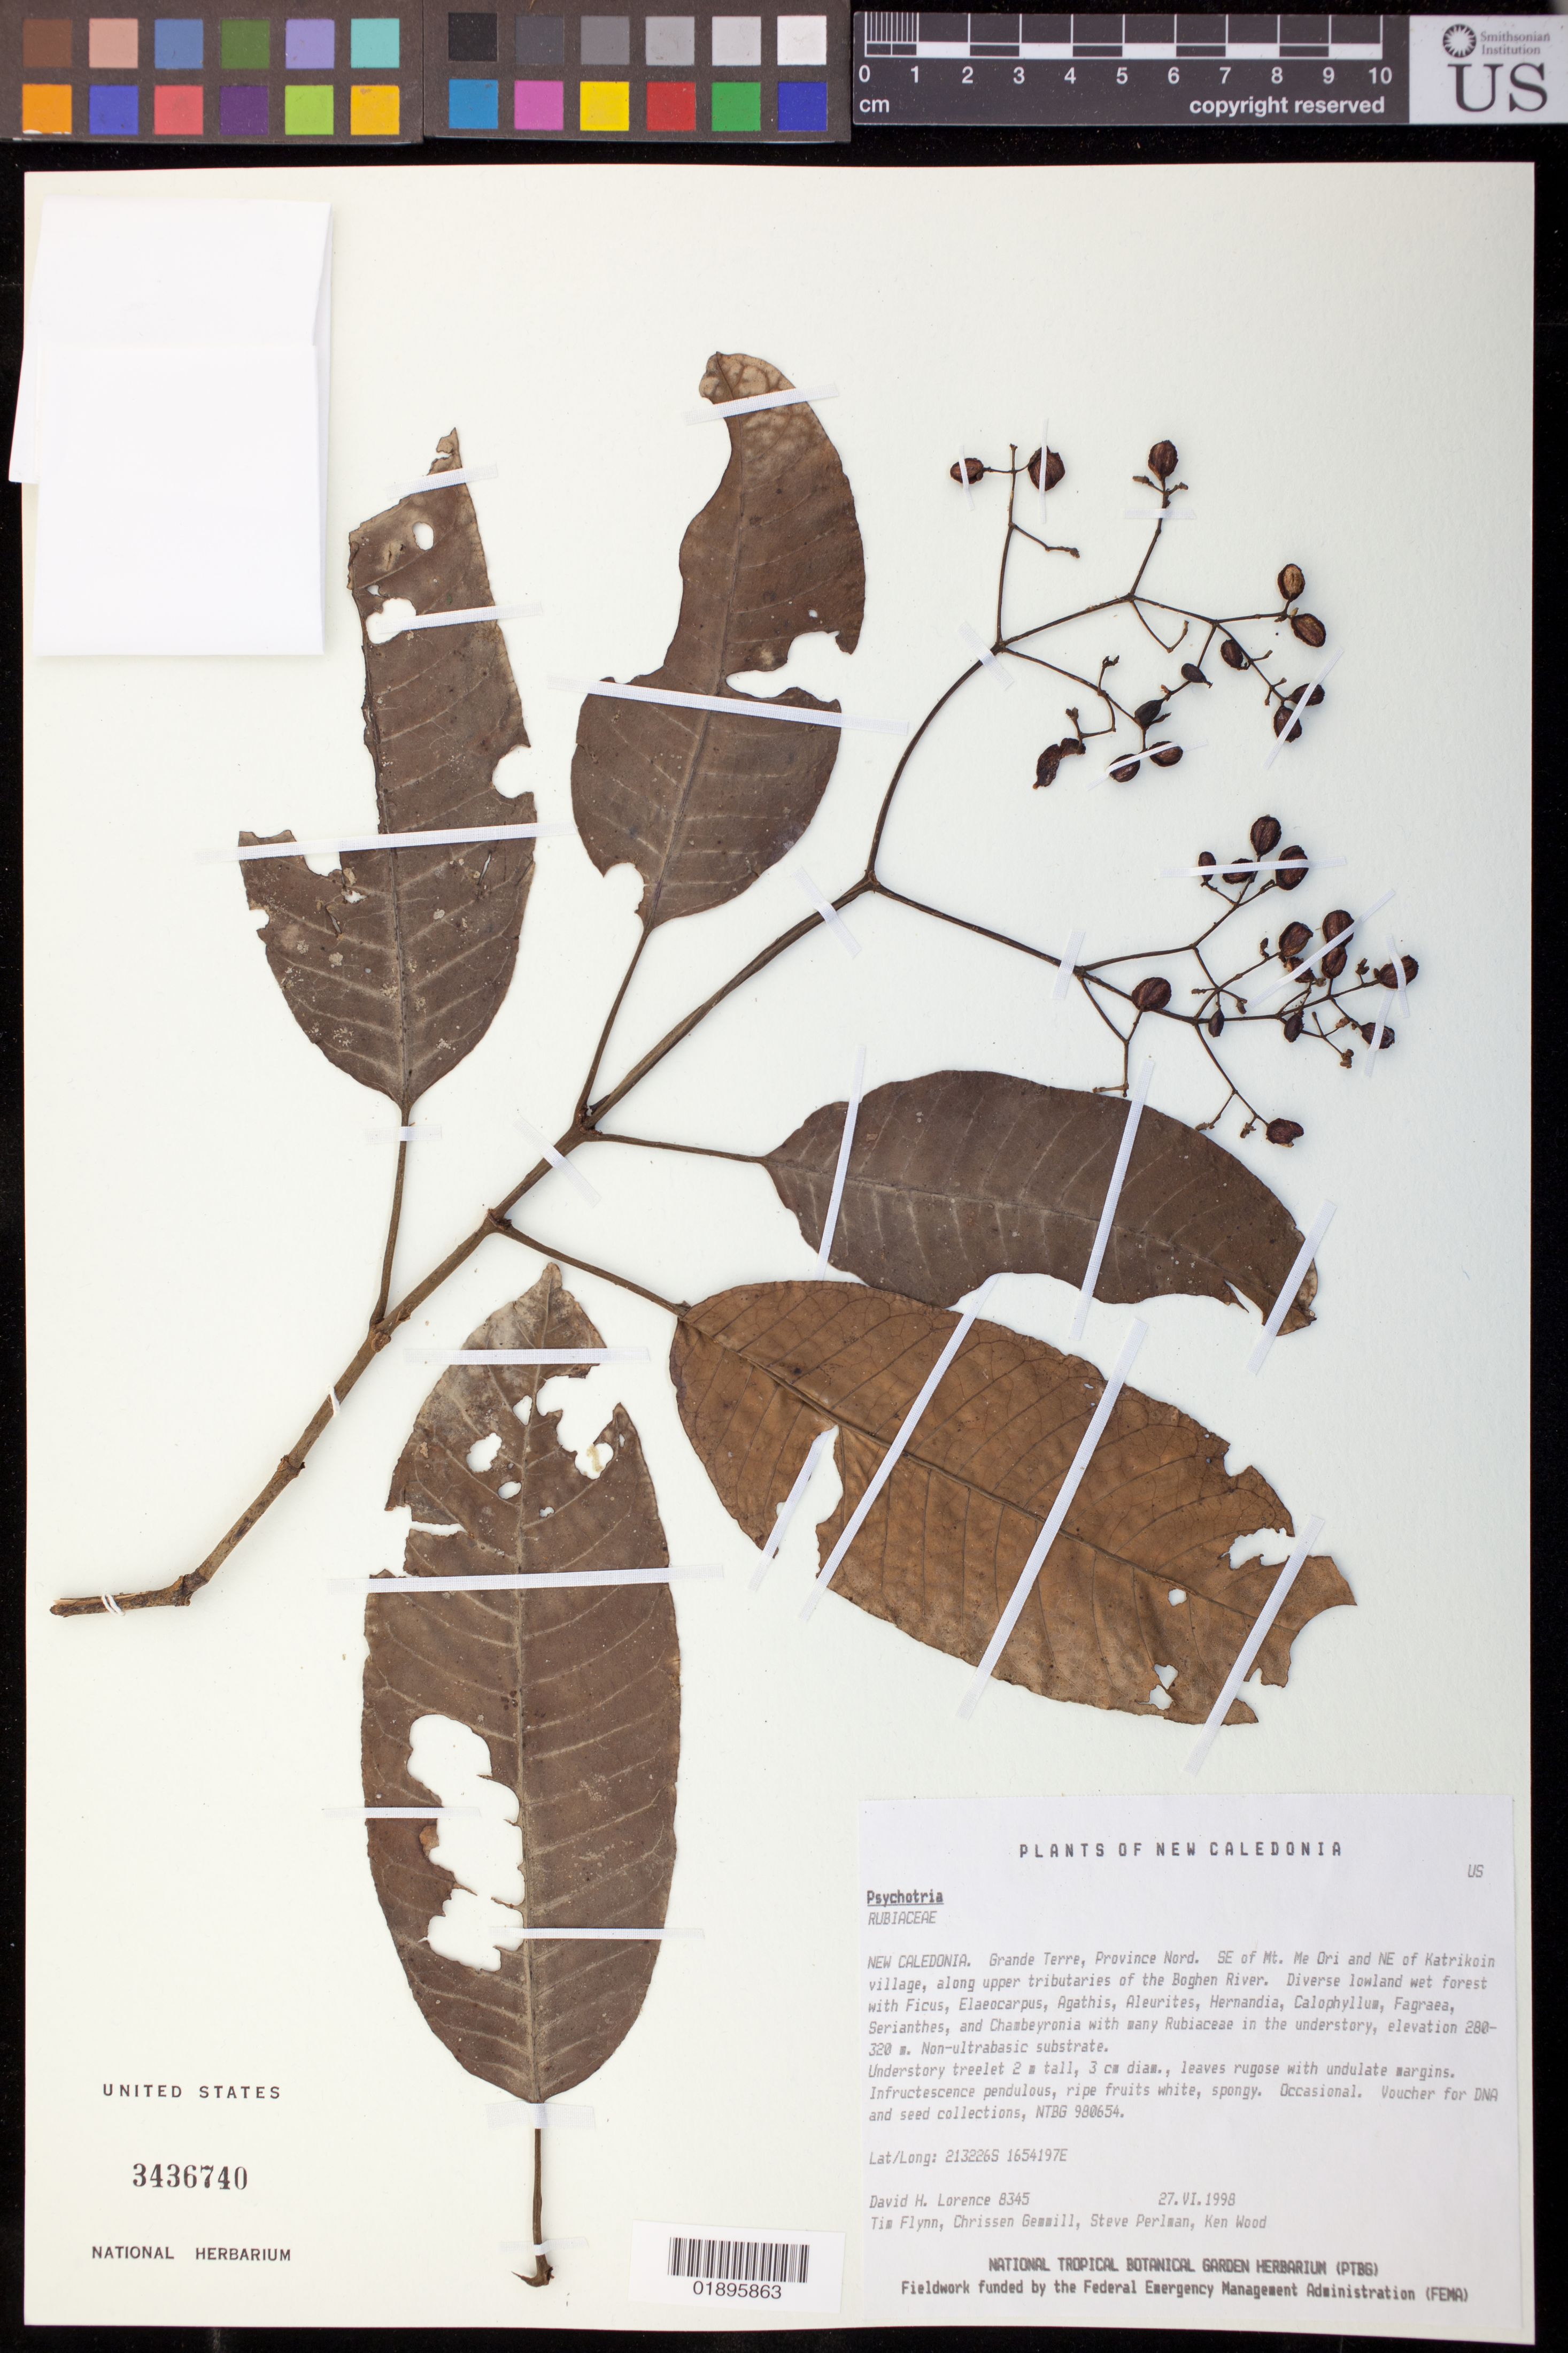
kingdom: Plantae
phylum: Tracheophyta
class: Magnoliopsida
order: Gentianales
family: Rubiaceae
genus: Psychotria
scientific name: Psychotria sp.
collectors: D. Lorence, C. Gemmill, S. P. Perlman & K. R. Wood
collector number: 8345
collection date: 1998-06-27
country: New Caledonia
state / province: Nord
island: Grand Terre Island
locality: SE of Mt. Me Ori and NE of Katrikoin village, along upper tributaries of the Boghen River.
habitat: Diverse lowland wet forest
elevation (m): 280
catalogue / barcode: US 3436740